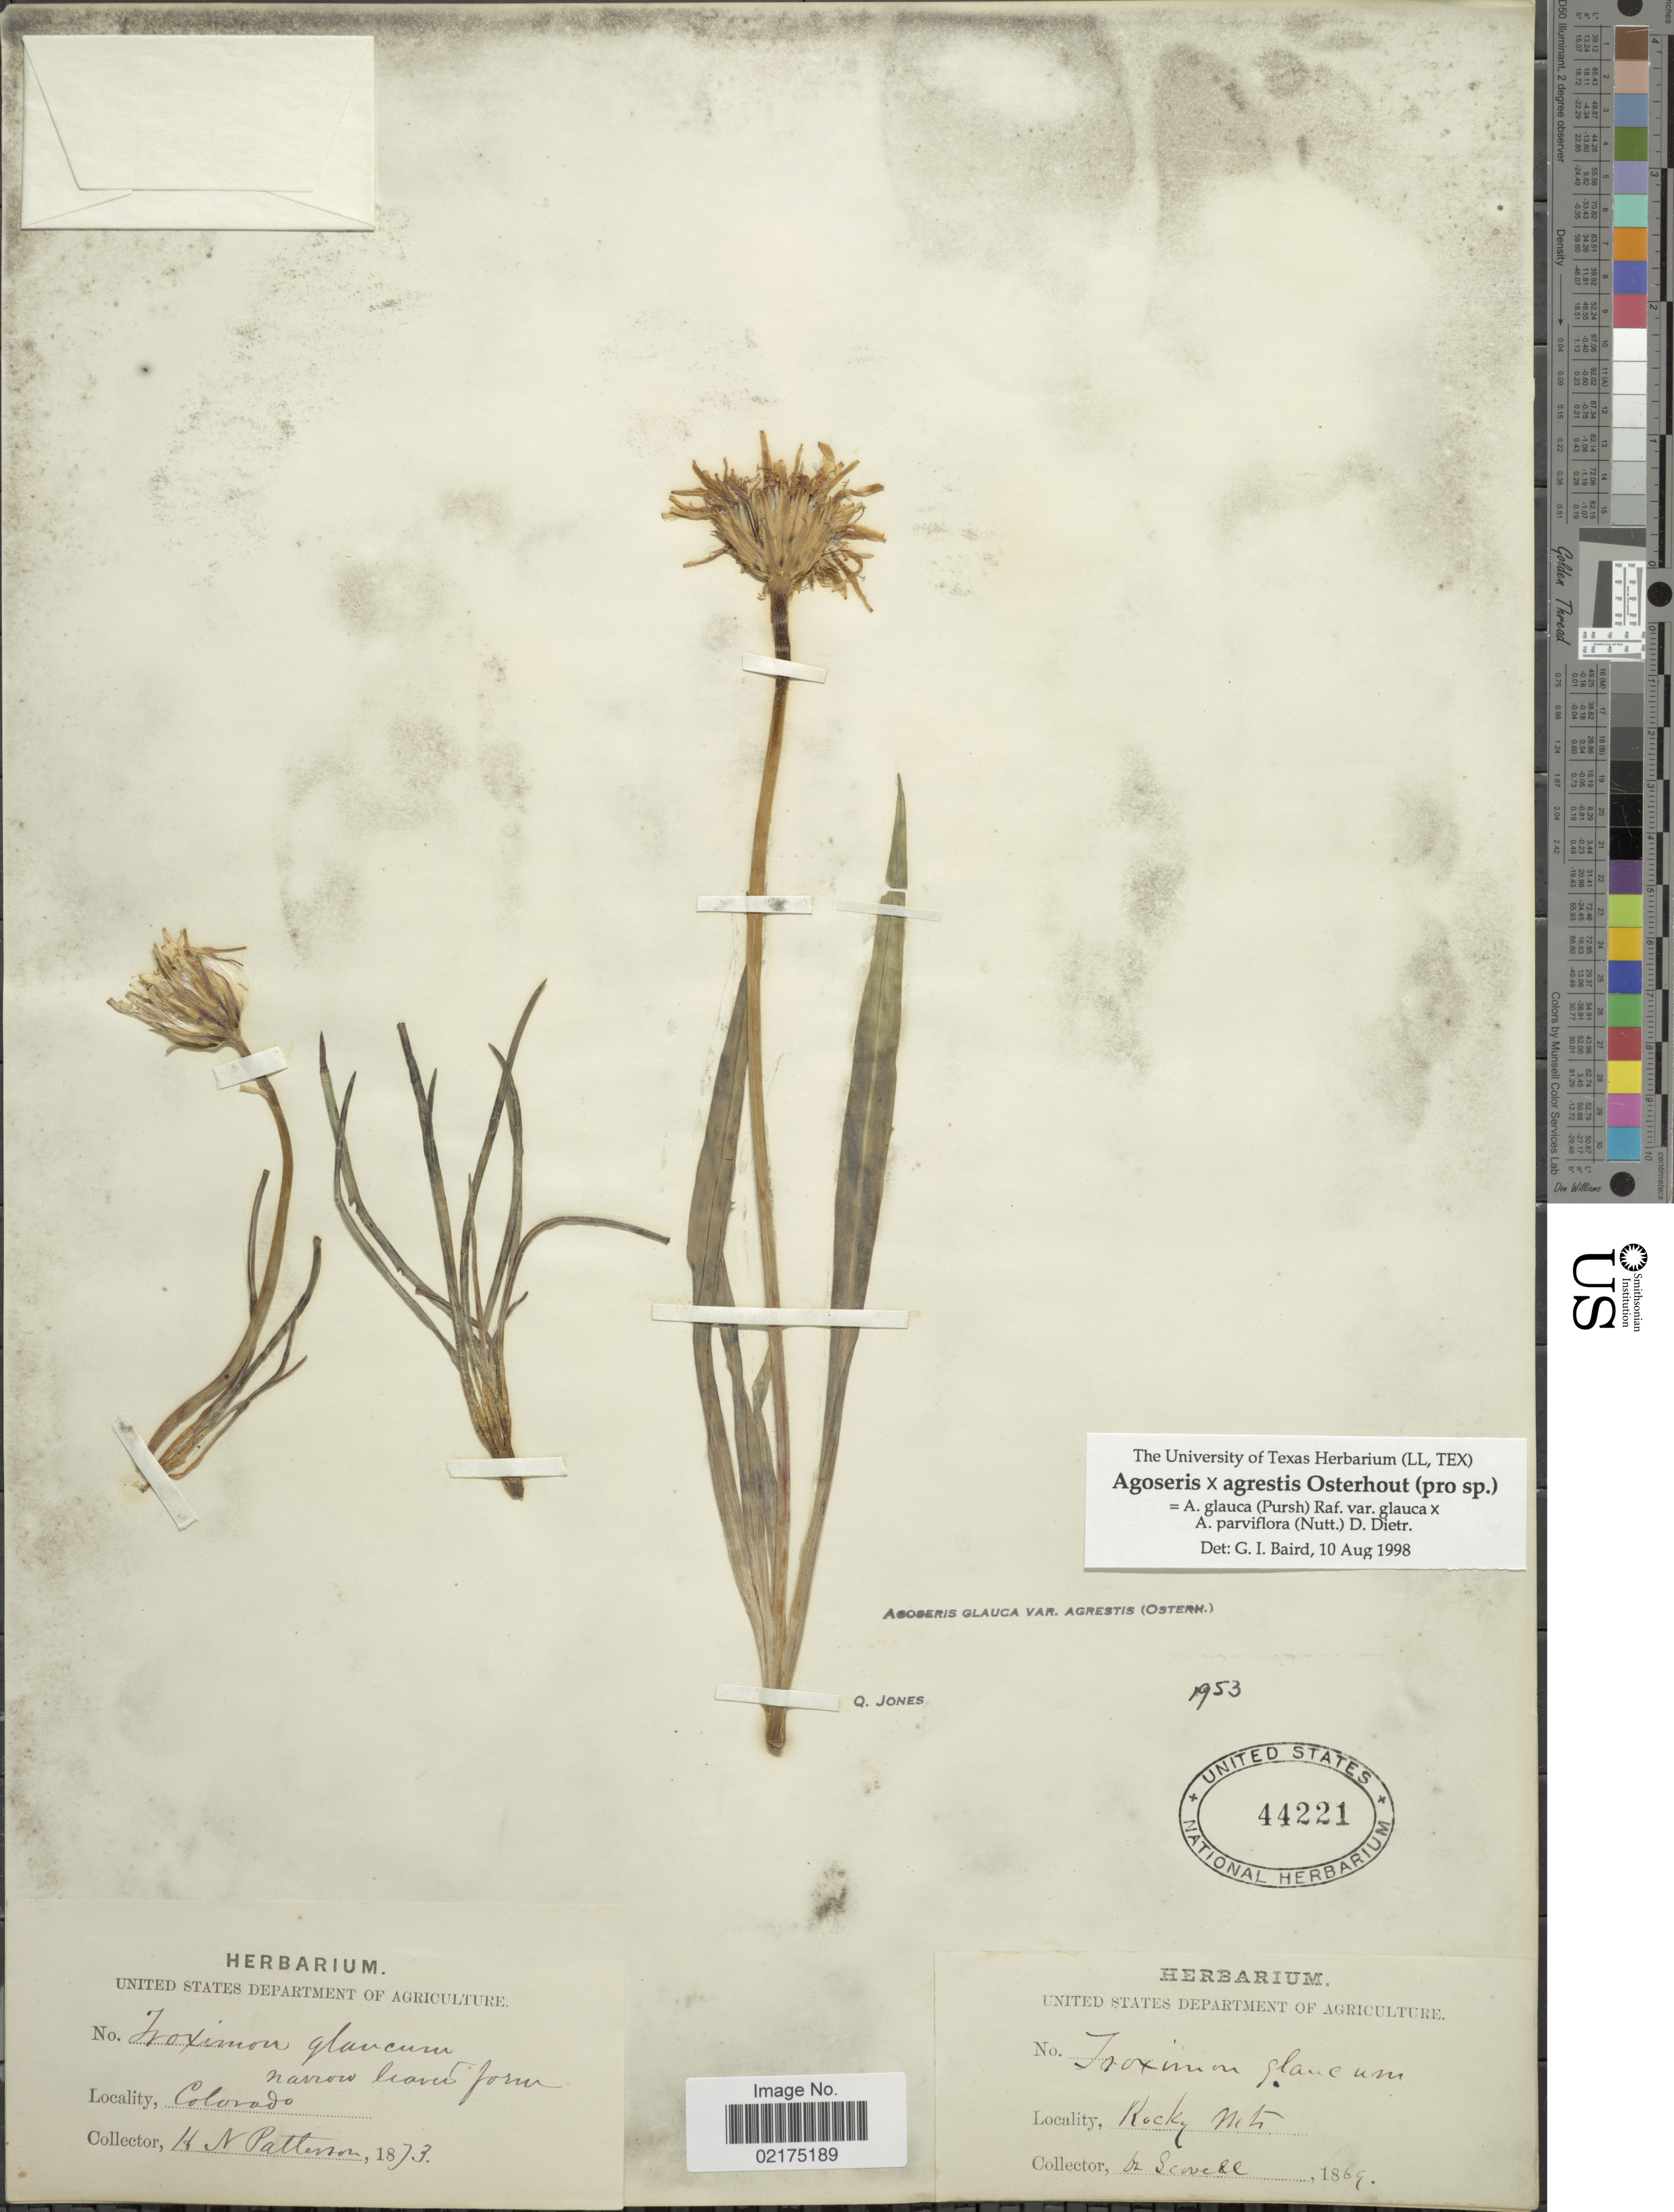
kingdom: Plantae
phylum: Tracheophyta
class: Magnoliopsida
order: Asterales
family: Asteraceae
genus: Agoseris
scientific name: Agoseris agrestis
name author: Osterh.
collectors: H. N. Patterson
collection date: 1873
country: United States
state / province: Colorado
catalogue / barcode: US 44221